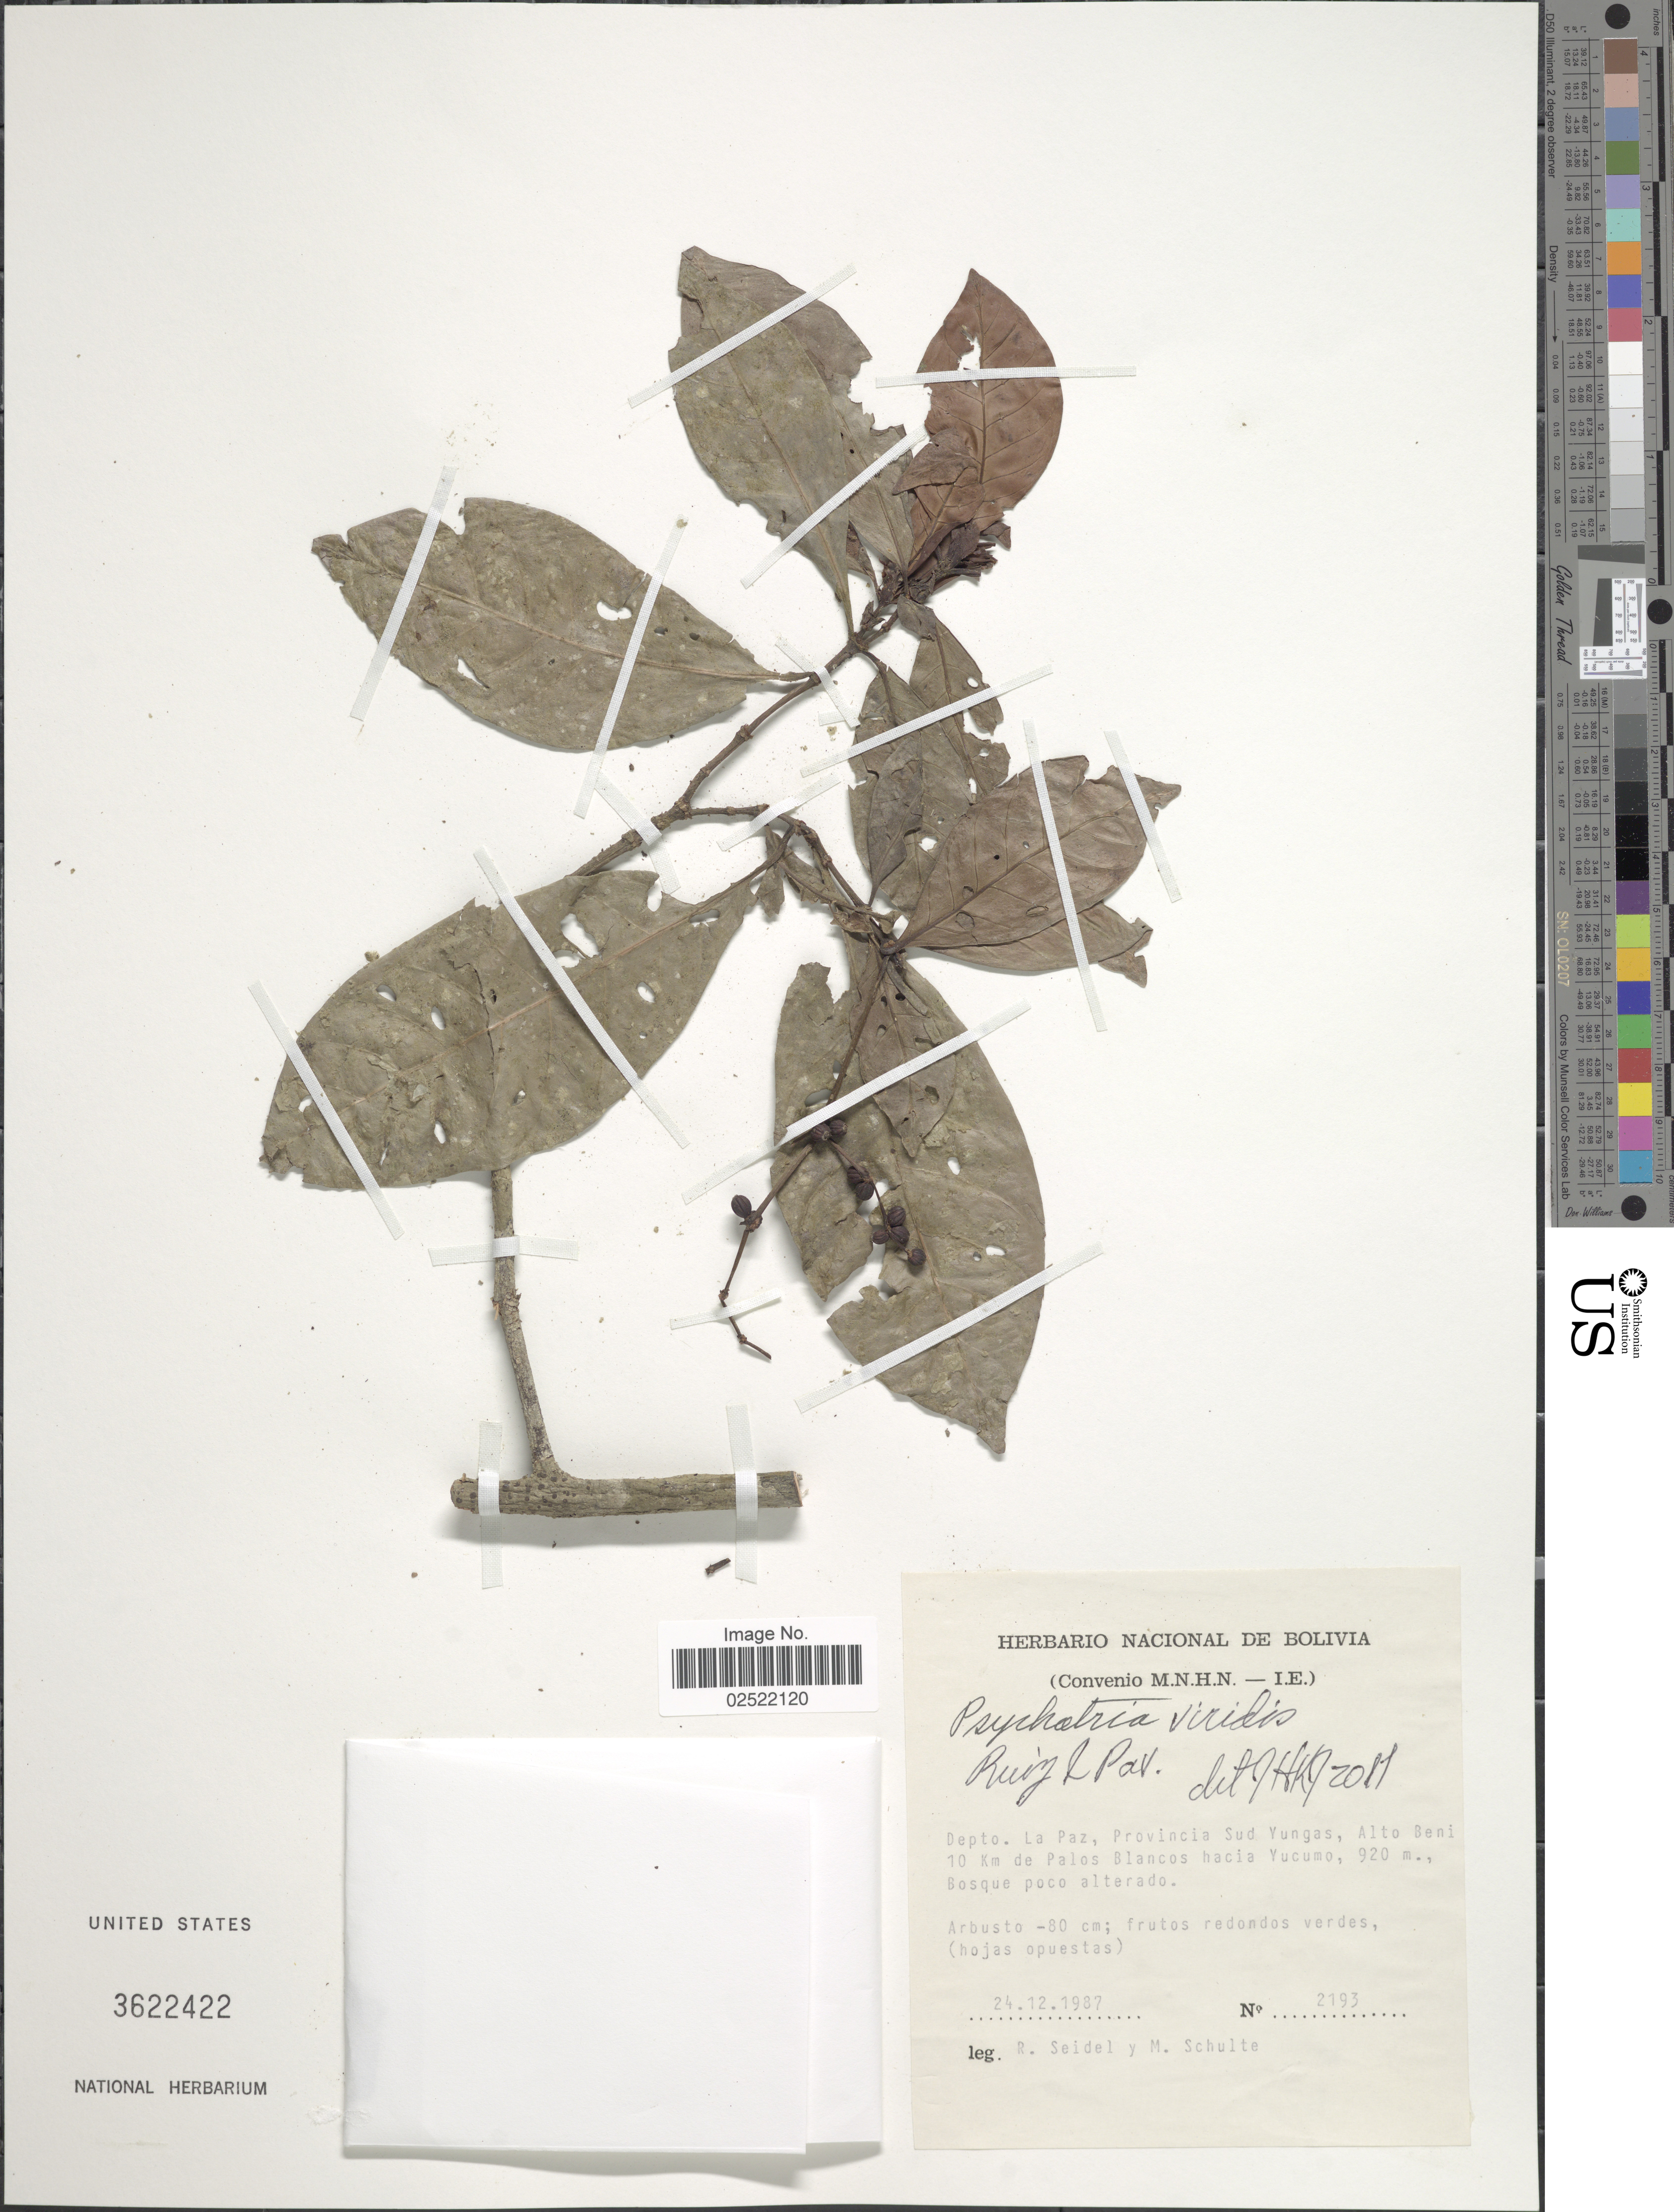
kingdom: Plantae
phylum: Tracheophyta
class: Magnoliopsida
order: Gentianales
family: Rubiaceae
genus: Psychotria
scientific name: Psychotria viridis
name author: Ruiz & Pav.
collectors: R. Seidel & M. Schulte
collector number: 2193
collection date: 1987-12-24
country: Bolivia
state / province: La Paz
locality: Depto. La Paz, Provincia Sud Yungas, Alto Beni 10 km de Palos Blancos hacia Yucumo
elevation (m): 920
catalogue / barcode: US 3622422